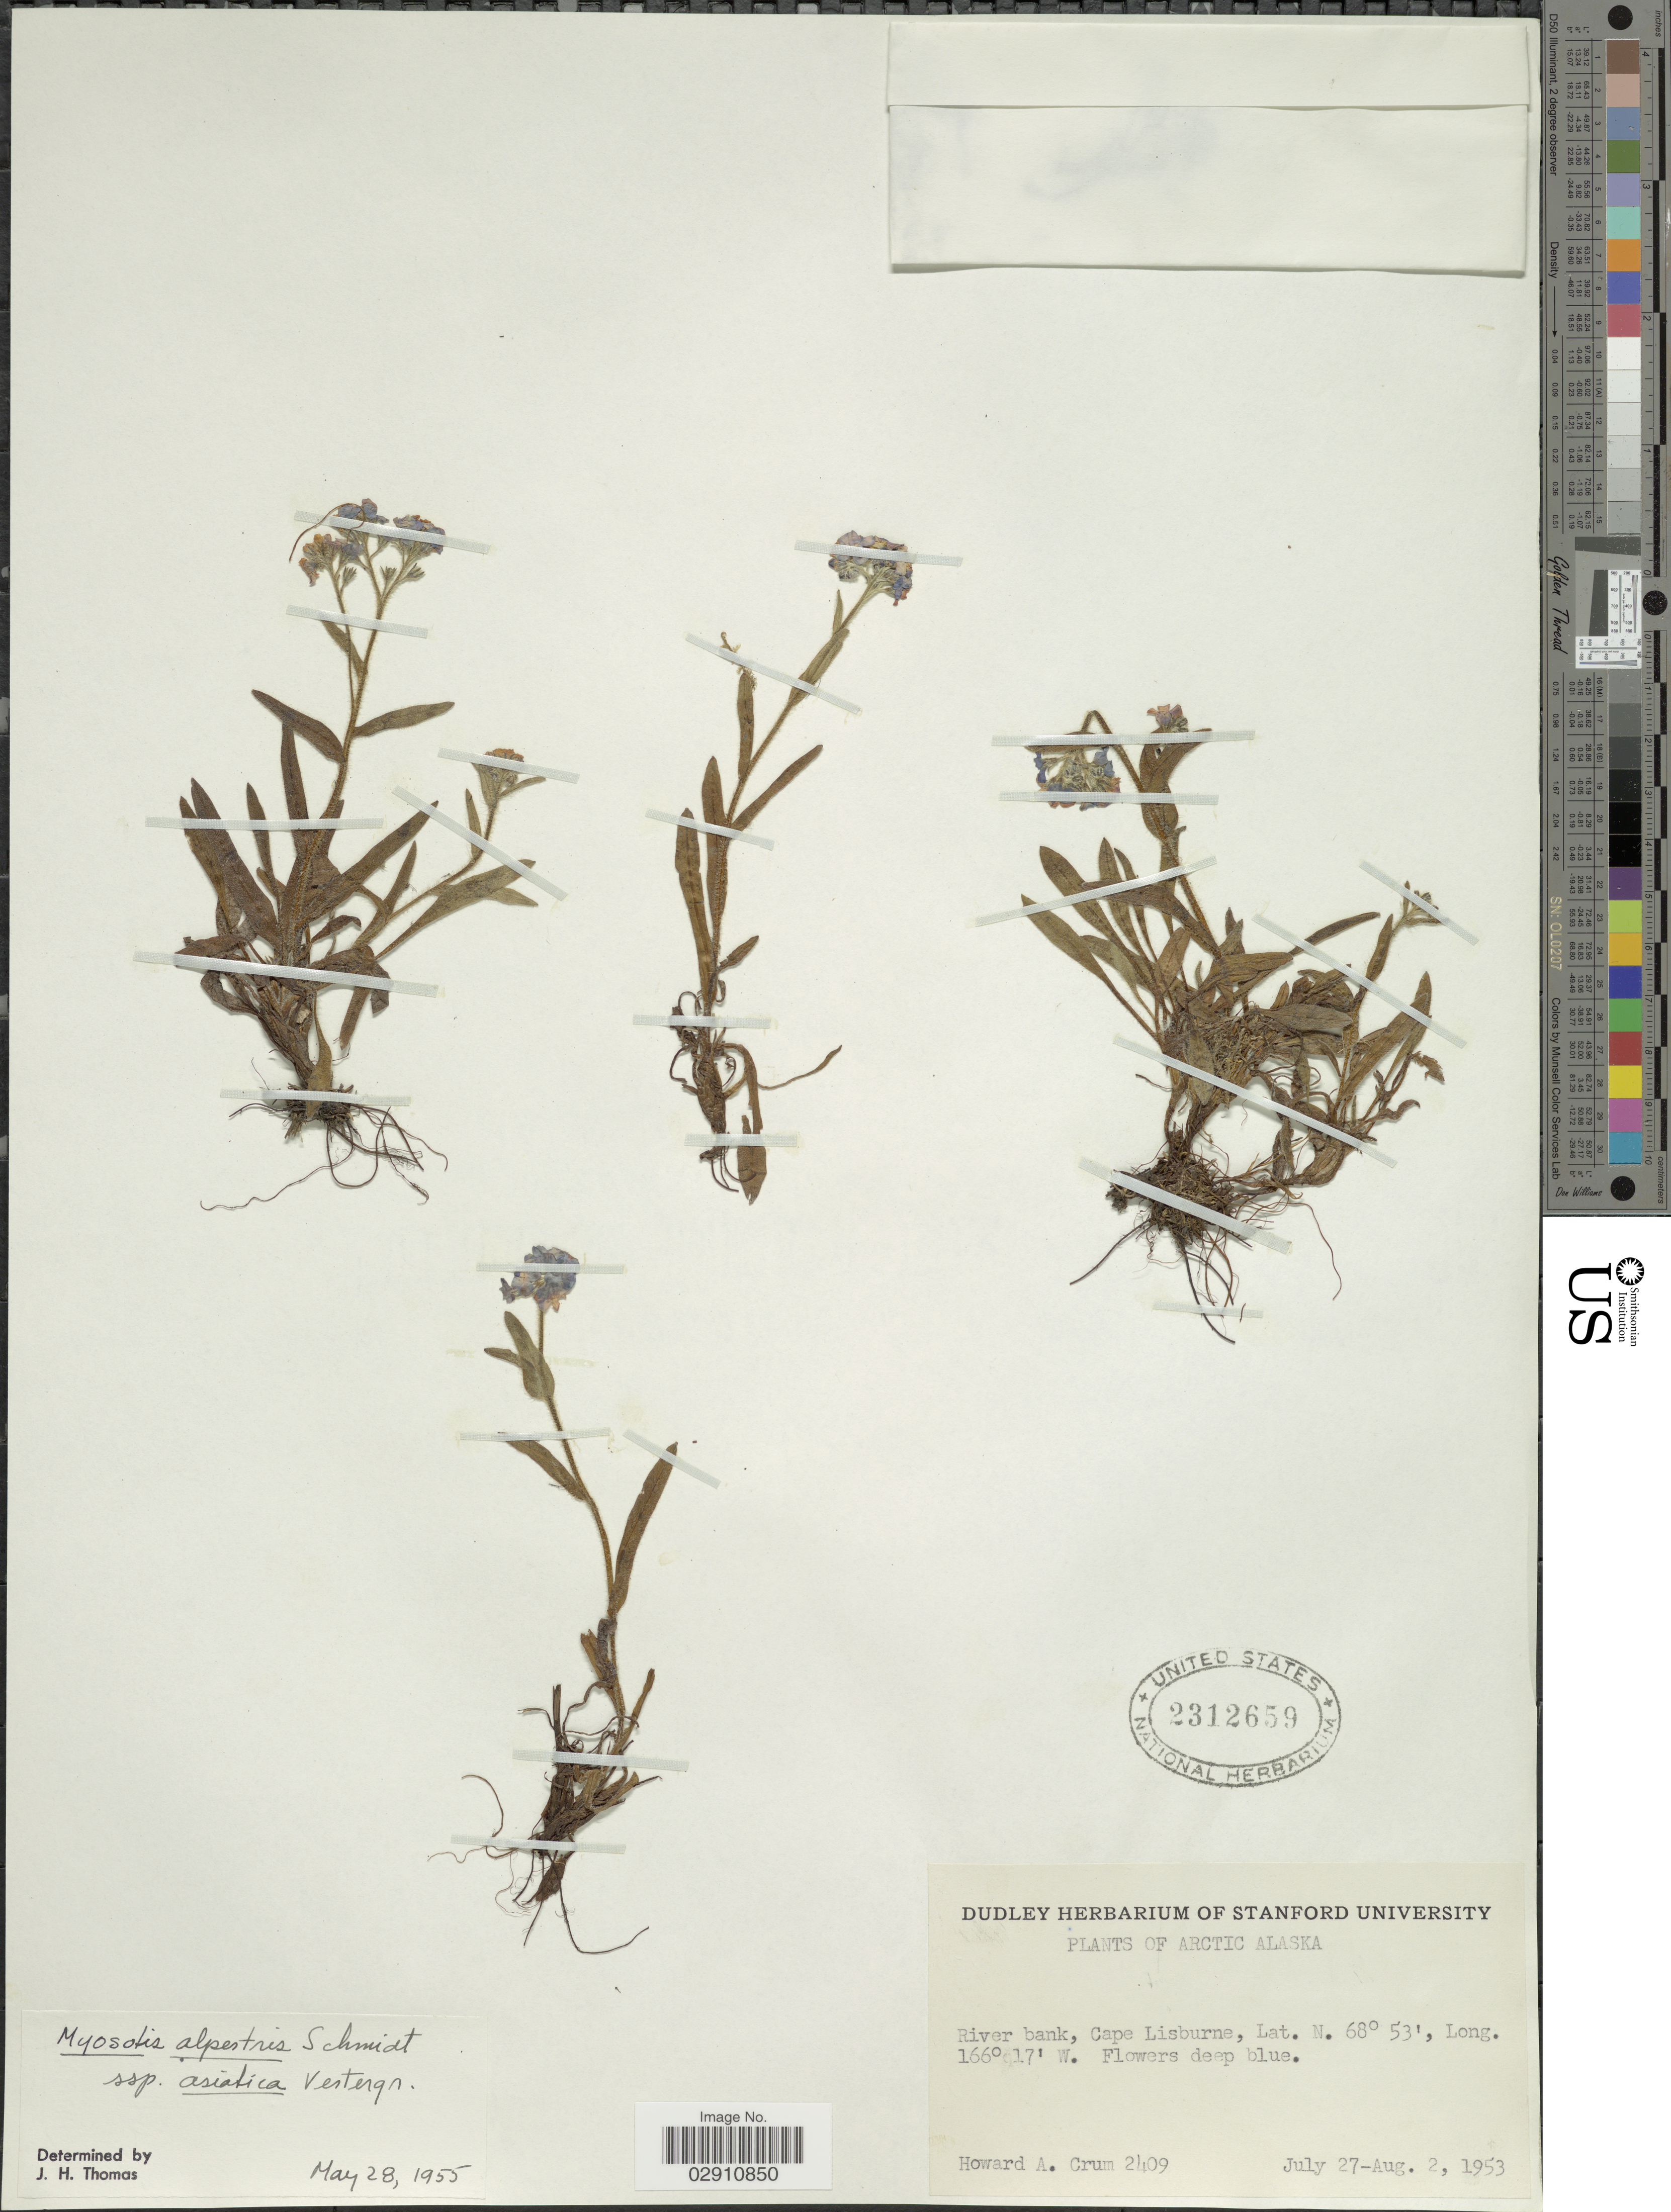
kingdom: Plantae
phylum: Tracheophyta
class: Magnoliopsida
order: Boraginales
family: Boraginaceae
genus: Myosotis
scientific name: Myosotis alpestris subsp. asiatica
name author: Vestergr.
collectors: H. A. Crum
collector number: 2409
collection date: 1953-07-27/1953-08-02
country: United States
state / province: Alaska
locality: Arctic Alaska. River bank, Cape Lisburne.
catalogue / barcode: US 2312659